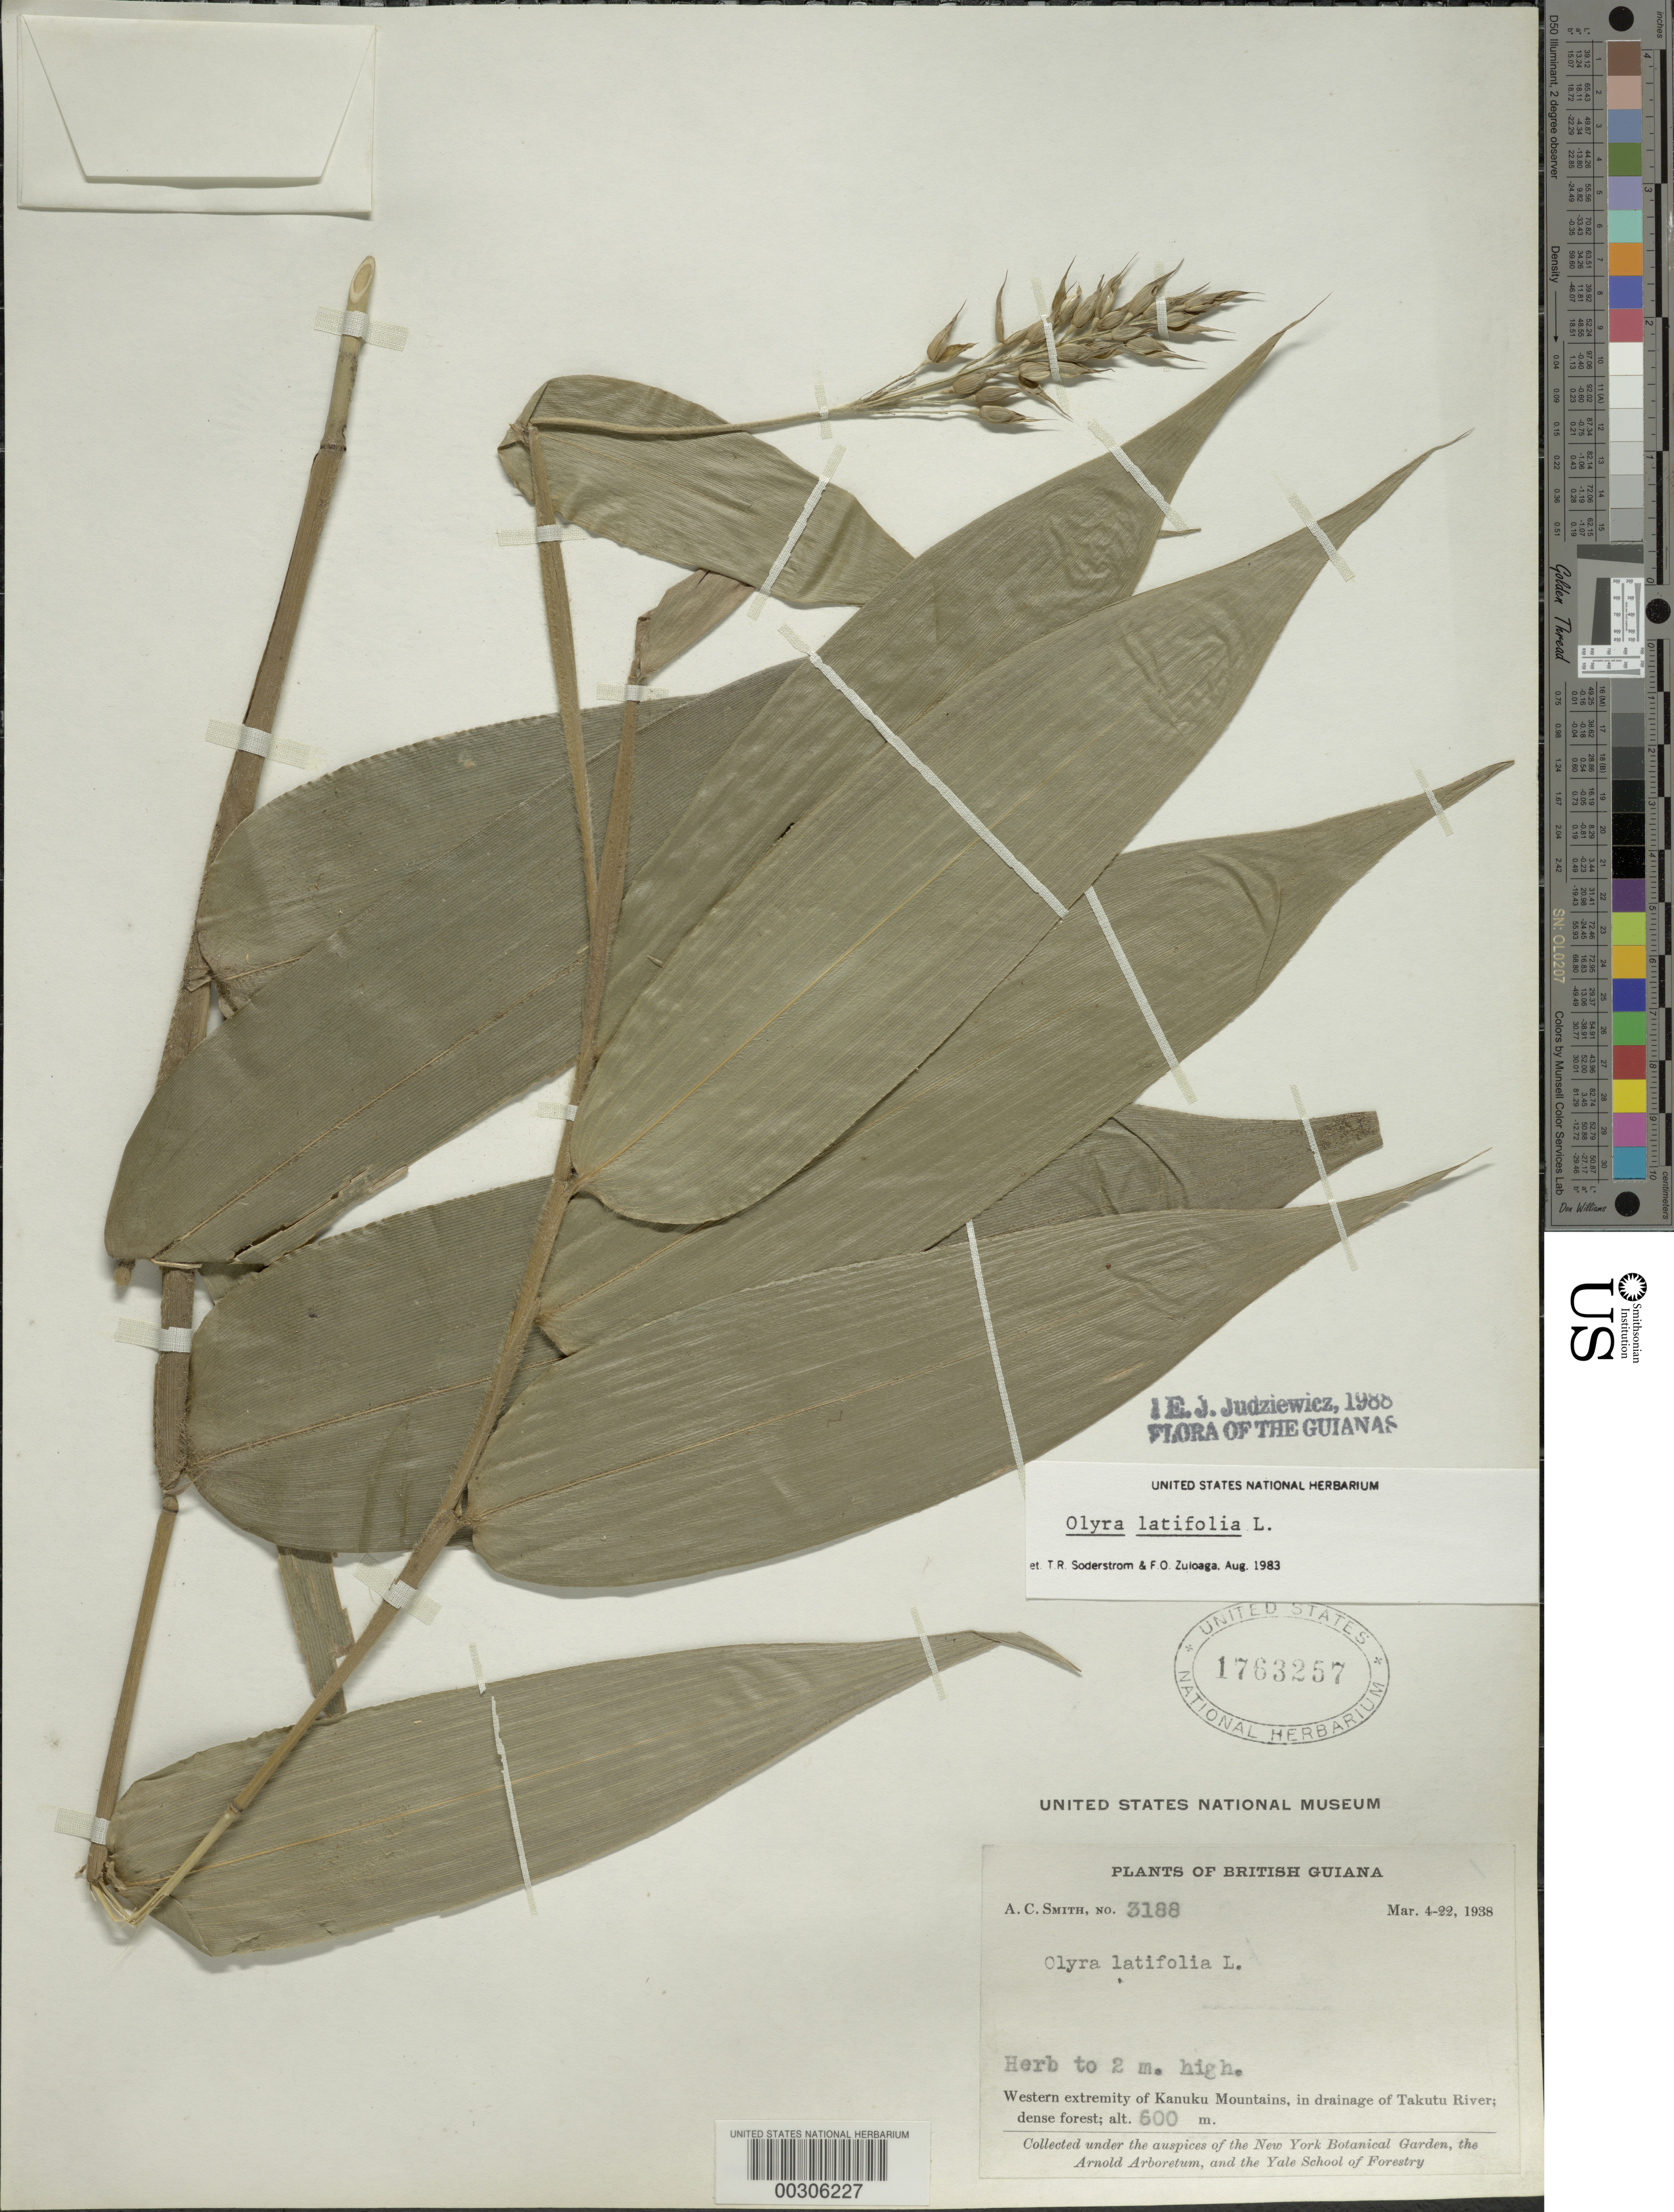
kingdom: Plantae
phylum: Tracheophyta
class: Liliopsida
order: Poales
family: Poaceae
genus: Olyra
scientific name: Olyra latifolia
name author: L.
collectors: A. C. Smith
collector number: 3188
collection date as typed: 04 Mar 1938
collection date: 1938-03-04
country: Guyana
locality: Kanuku mtns.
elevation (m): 600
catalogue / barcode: US 1763257